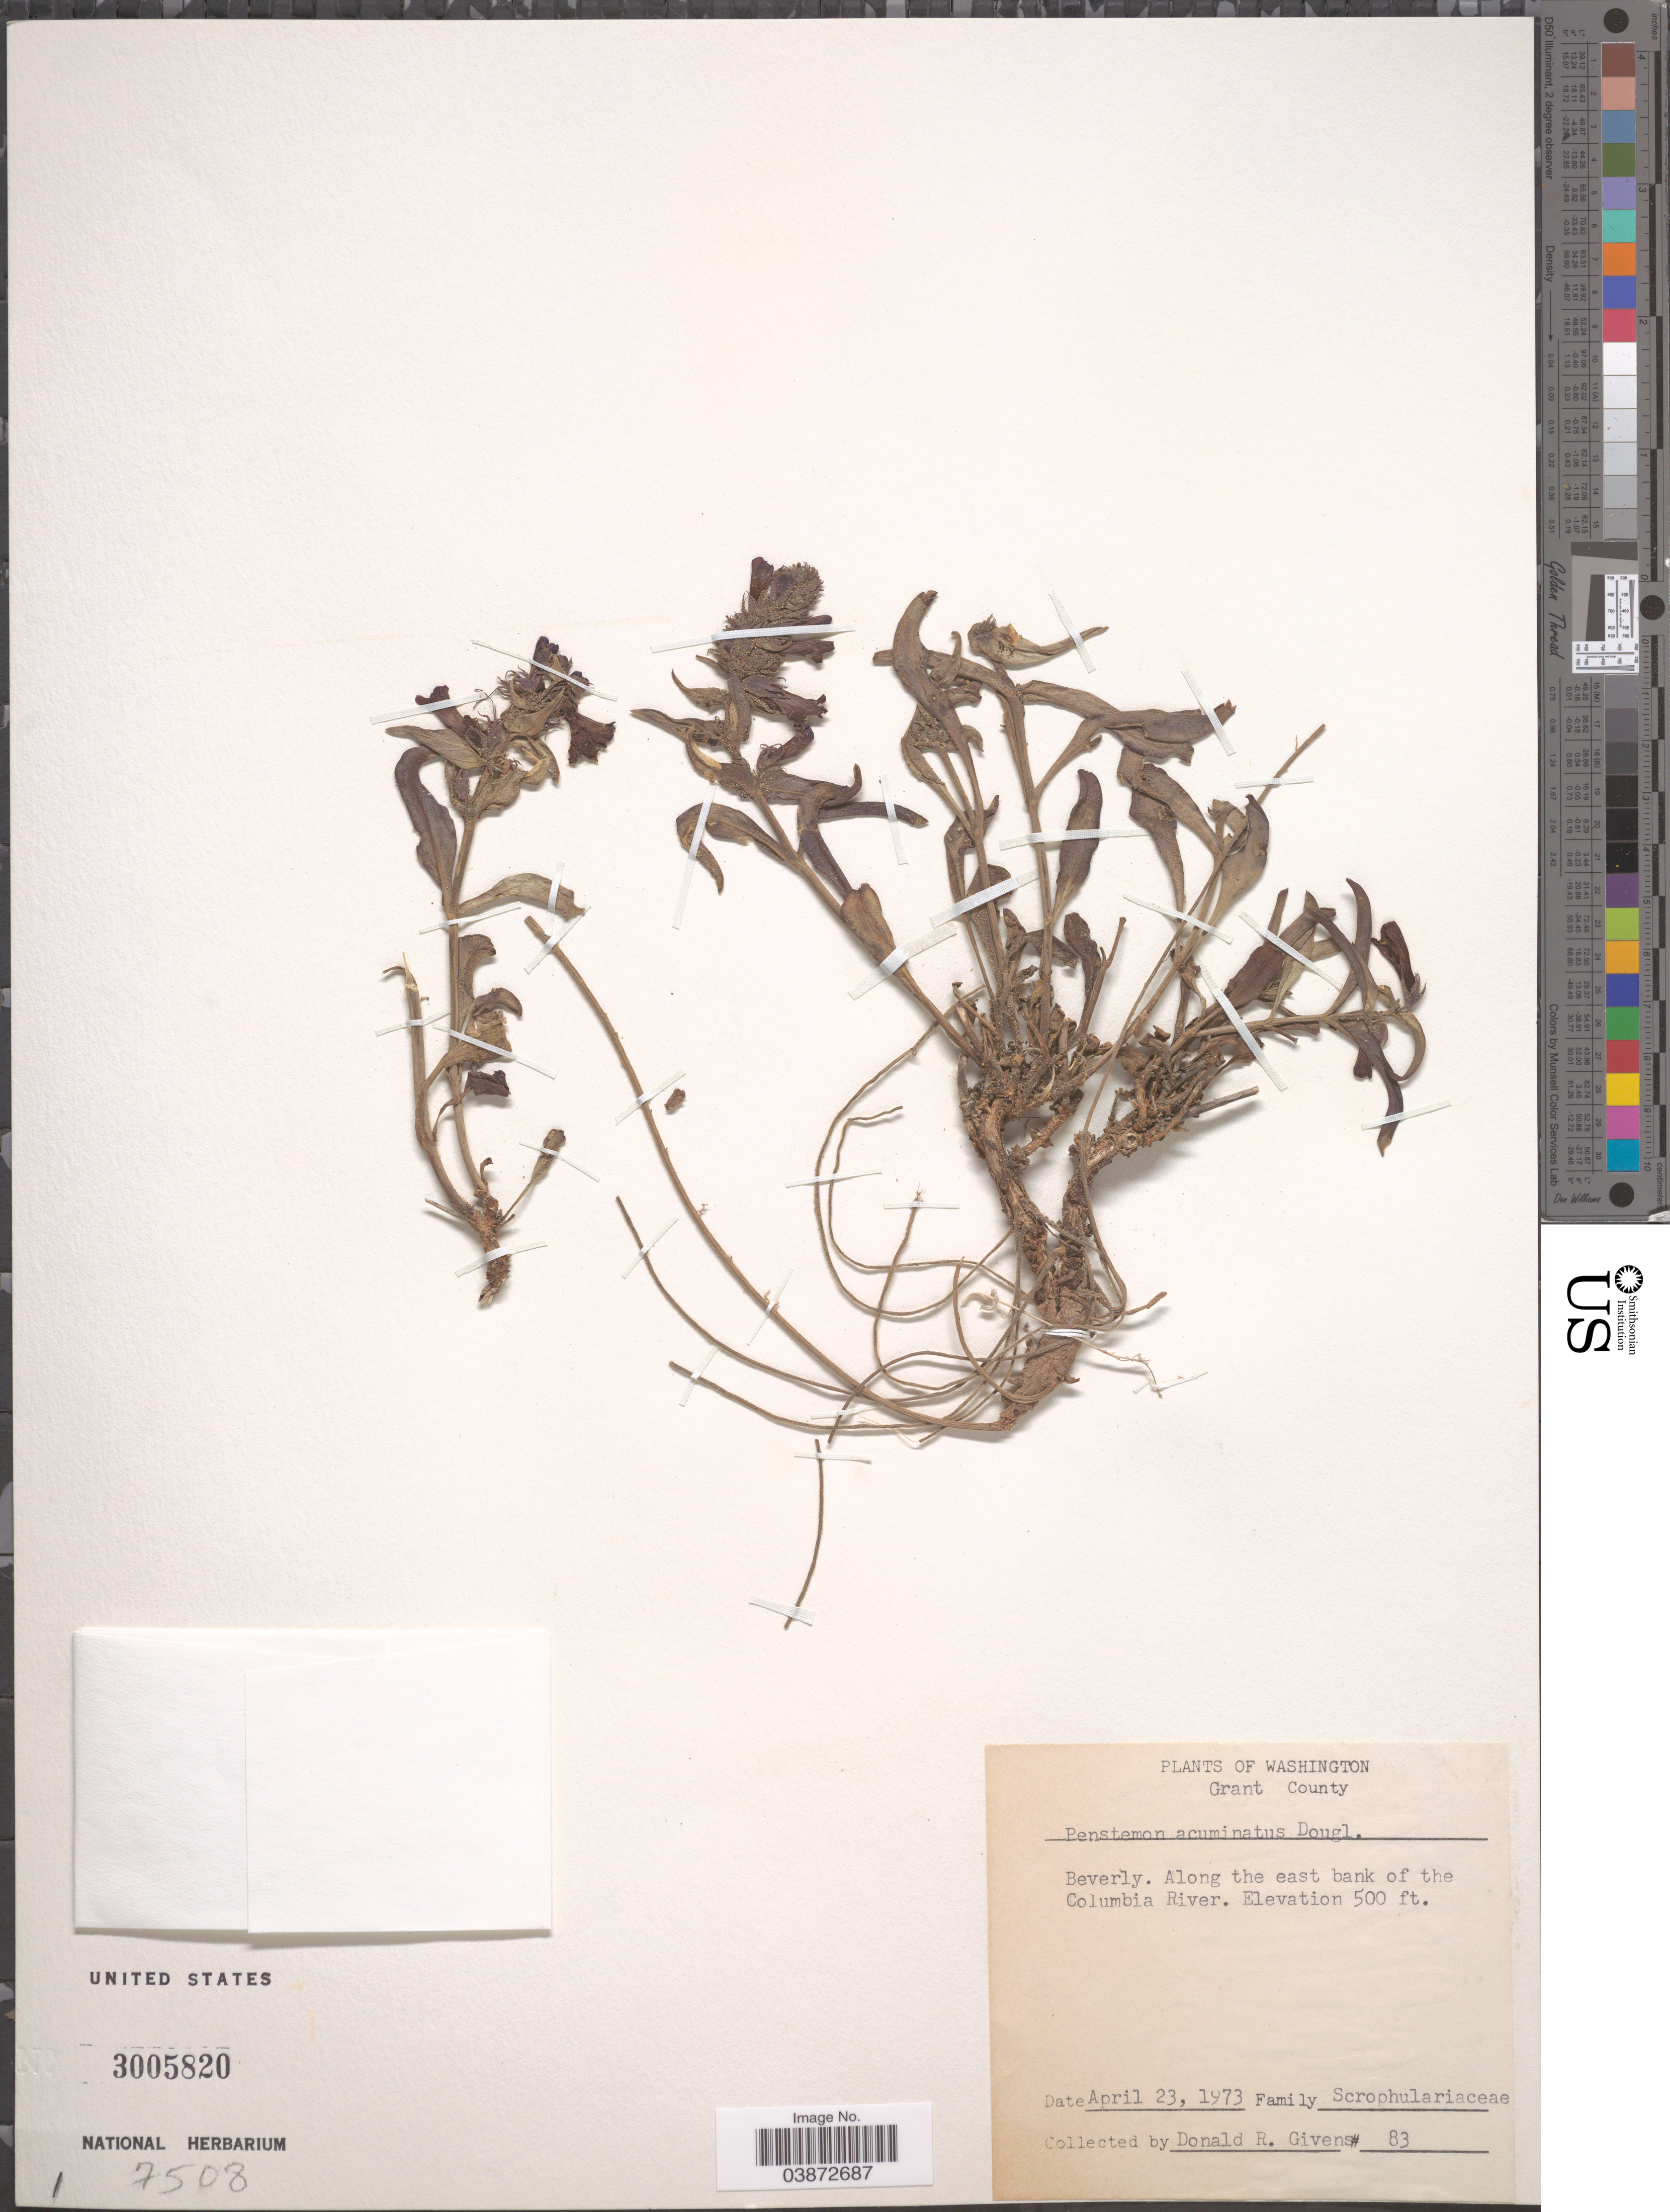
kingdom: Plantae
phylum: Tracheophyta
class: Magnoliopsida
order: Lamiales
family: Plantaginaceae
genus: Penstemon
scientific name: Penstemon acuminatus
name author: Greene ex Lindl.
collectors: D. Givens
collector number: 83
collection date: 1973-04-23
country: United States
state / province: Washington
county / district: Grant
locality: Grant County. Beverly. Along the east bank of the Columbia River.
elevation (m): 152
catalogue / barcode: US 3005820